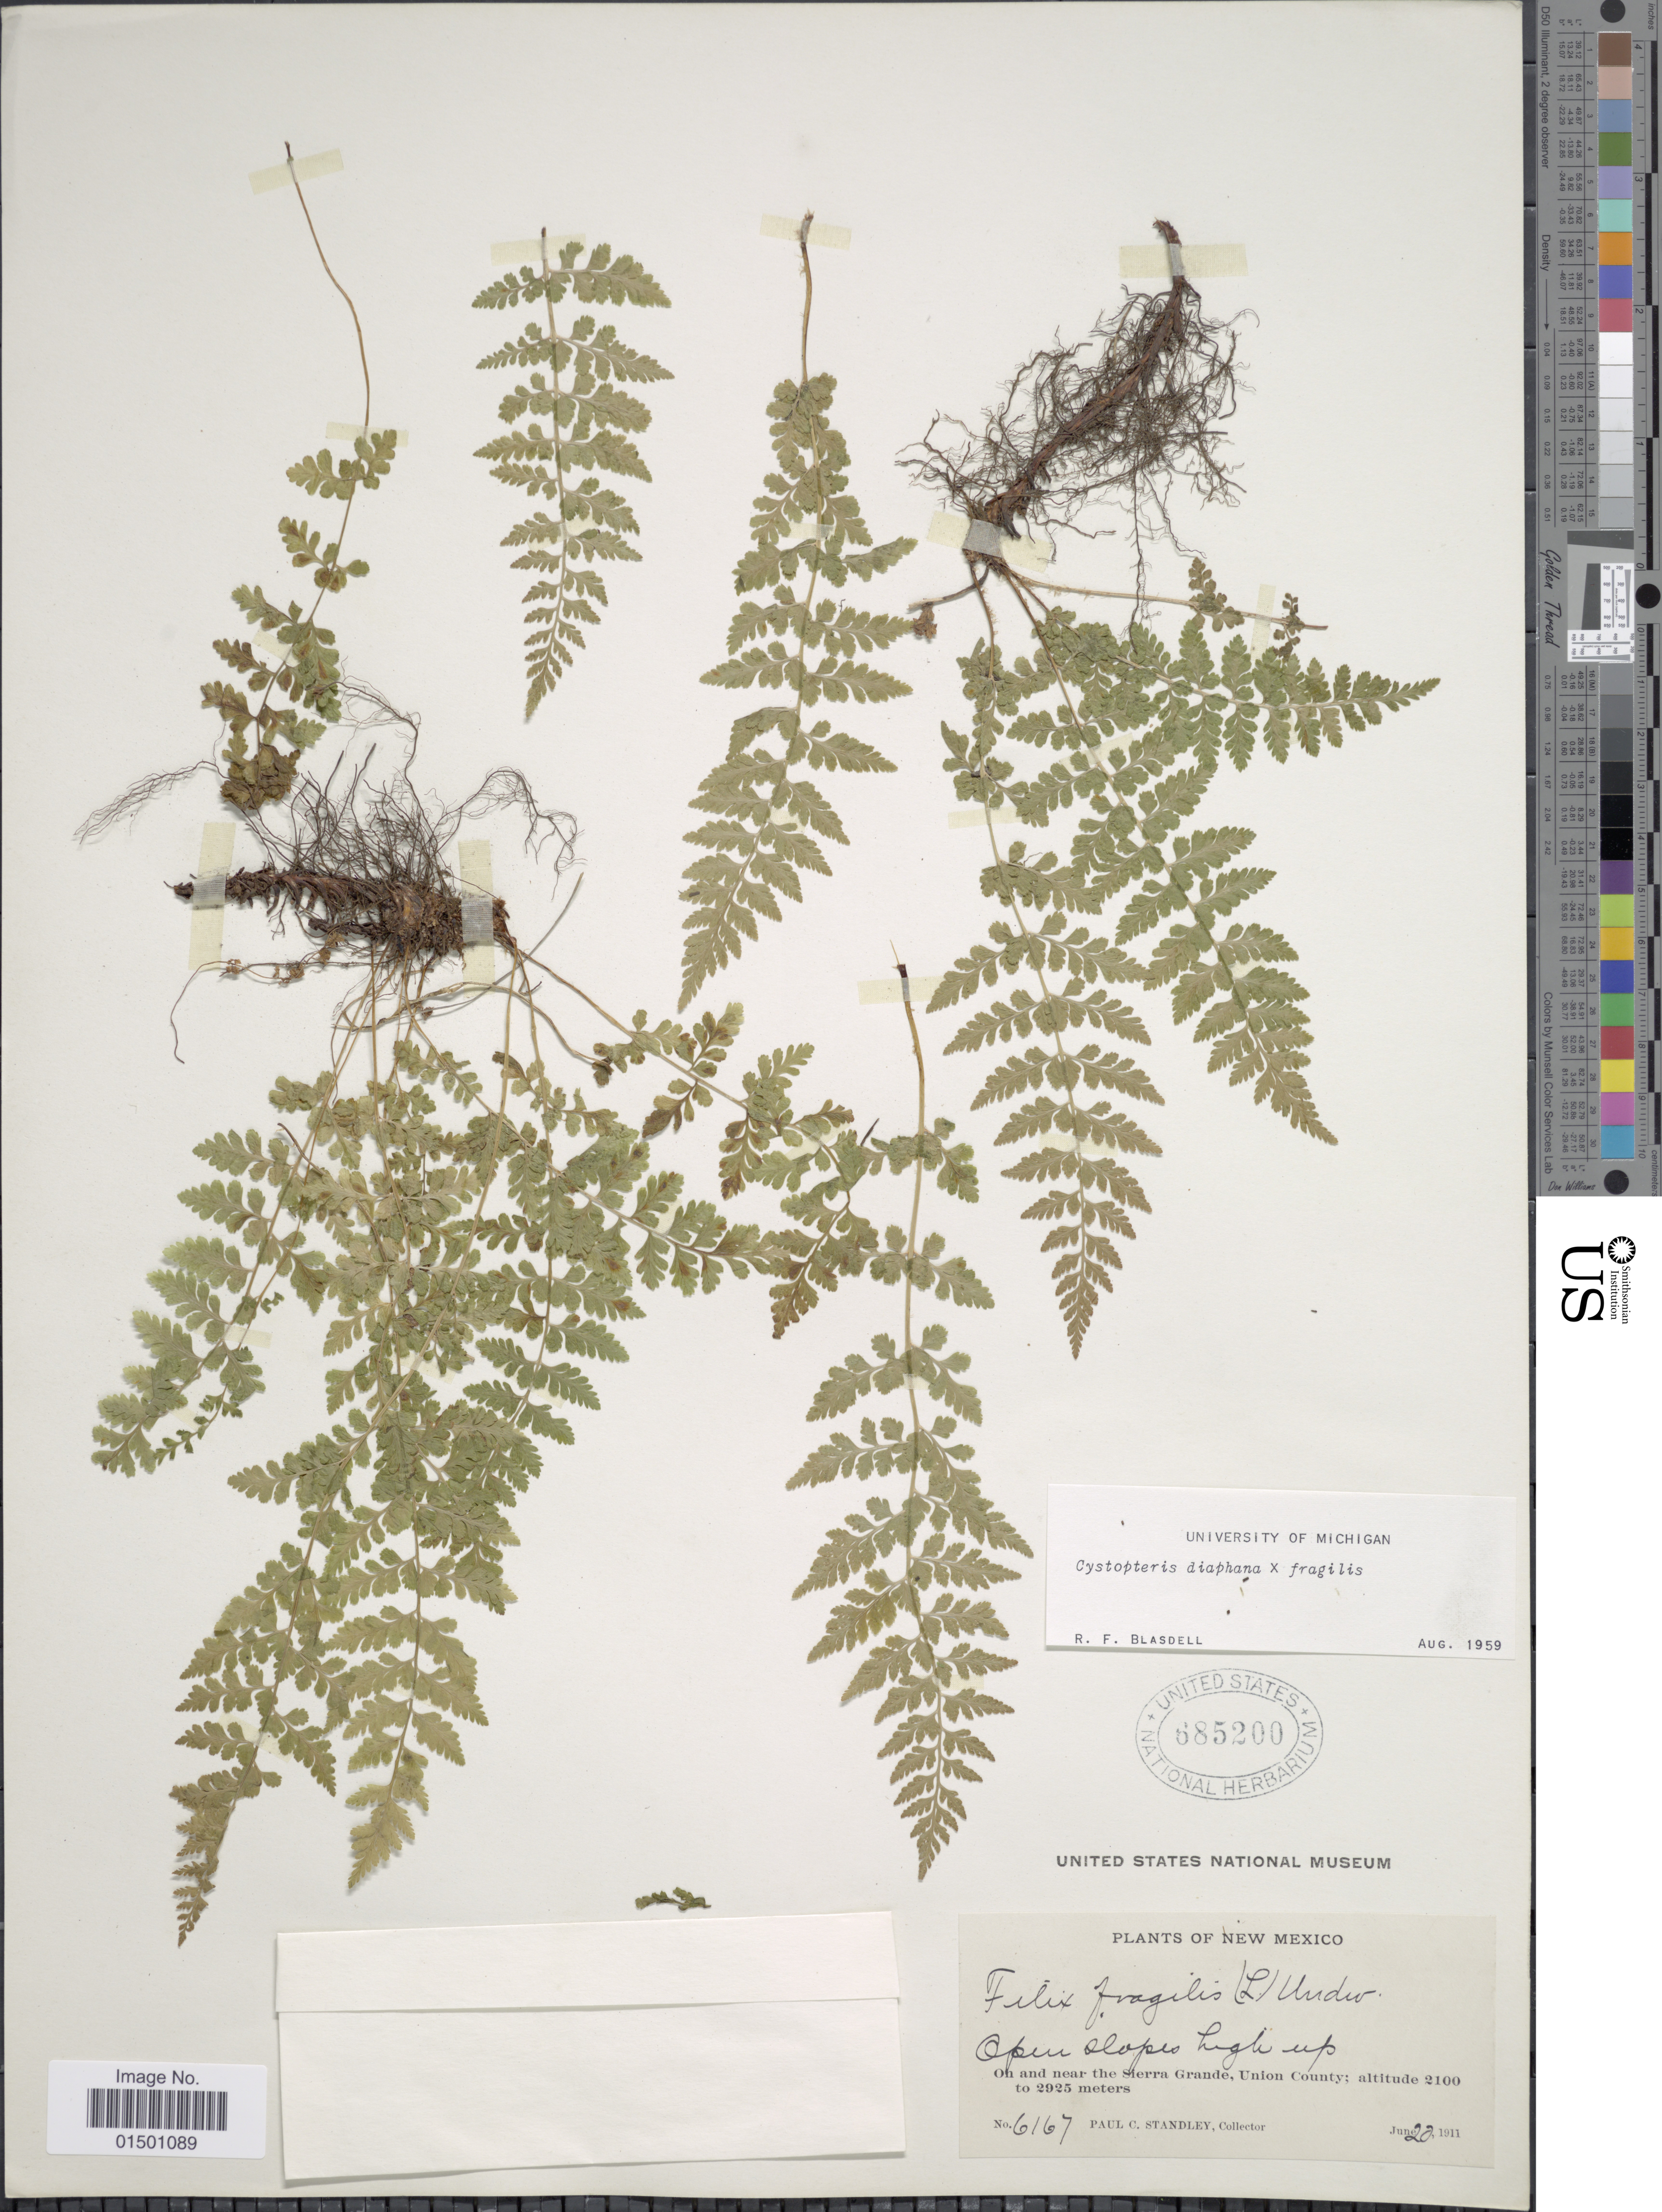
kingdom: Plantae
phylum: Tracheophyta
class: Polypodiopsida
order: Polypodiales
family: Cystopteridaceae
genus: Cystopteris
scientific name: Cystopteris diaphana x C. fragilis (L.) Bernh.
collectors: P. C. Standley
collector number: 6167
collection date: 1911-06-20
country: United States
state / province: New Mexico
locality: On and near the Sierra Grande, Union County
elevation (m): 2100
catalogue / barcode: US 685200